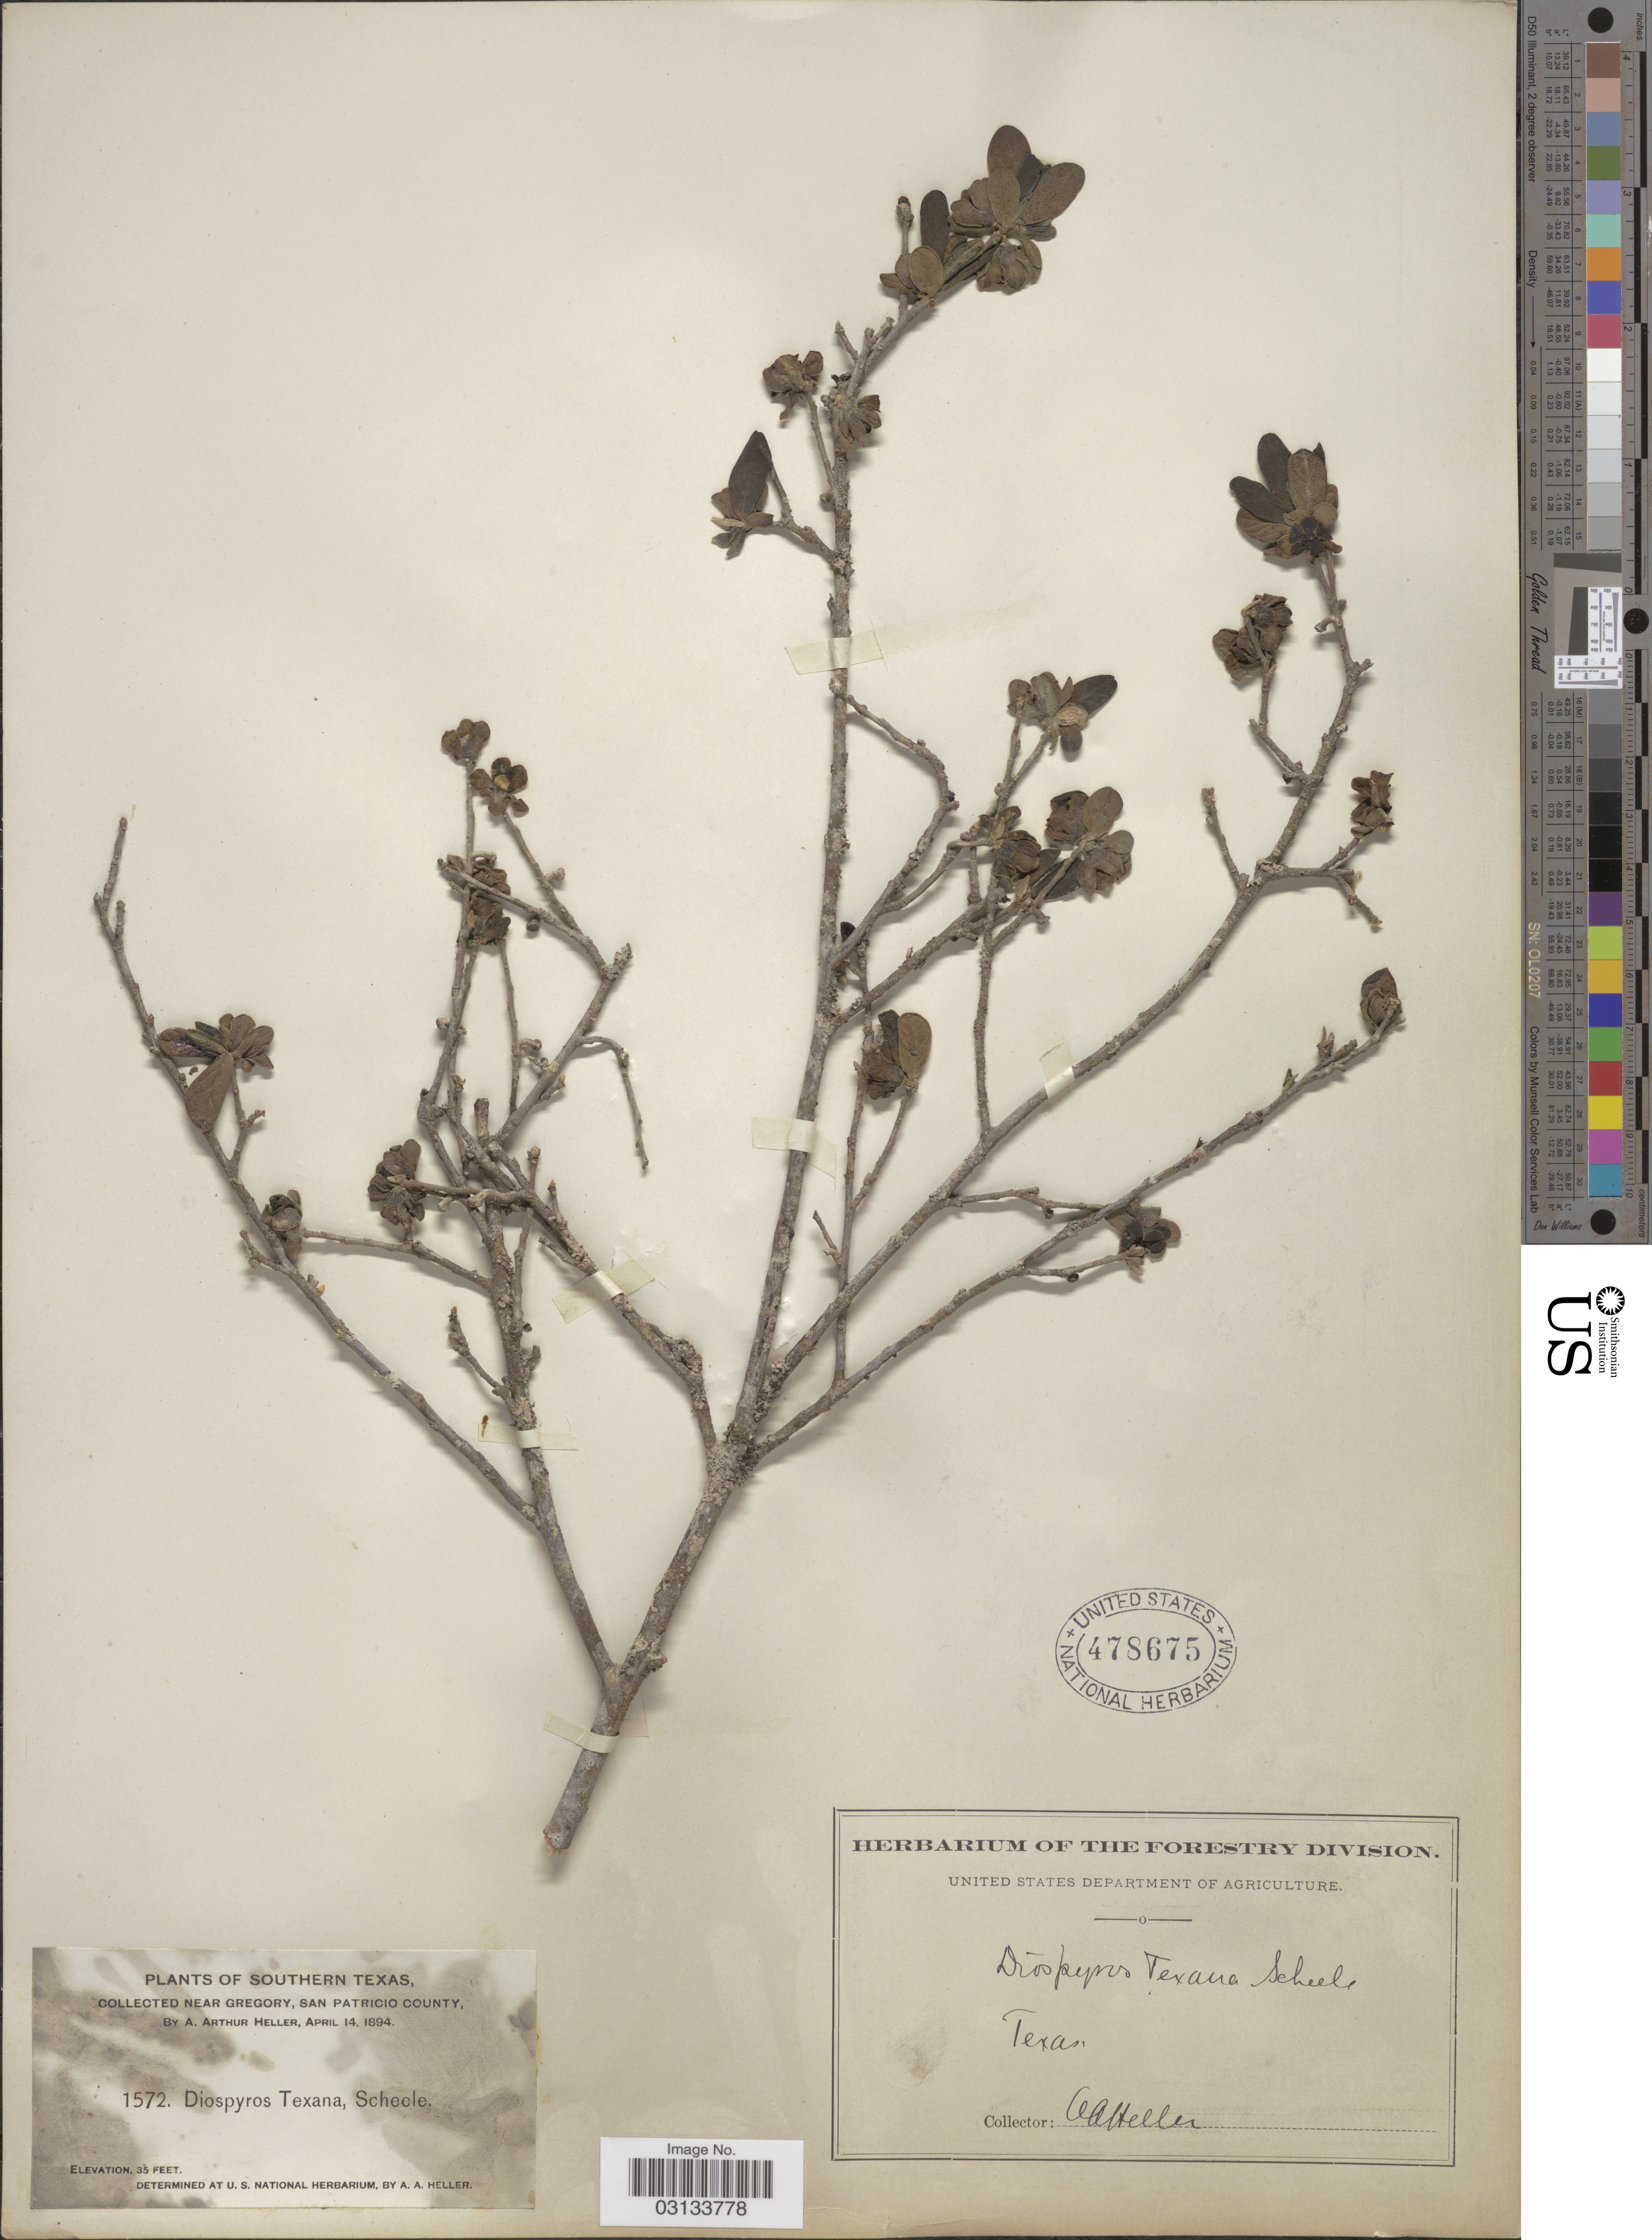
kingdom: Plantae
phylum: Tracheophyta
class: Magnoliopsida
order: Ericales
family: Ebenaceae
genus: Diospyros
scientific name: Diospyros texana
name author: Scheele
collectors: A. A. Heller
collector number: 1572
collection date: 1894-04-14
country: United States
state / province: Texas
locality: Southern Texas. Collected near Gregory, San Patricio County.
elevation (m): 11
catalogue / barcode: US 478675